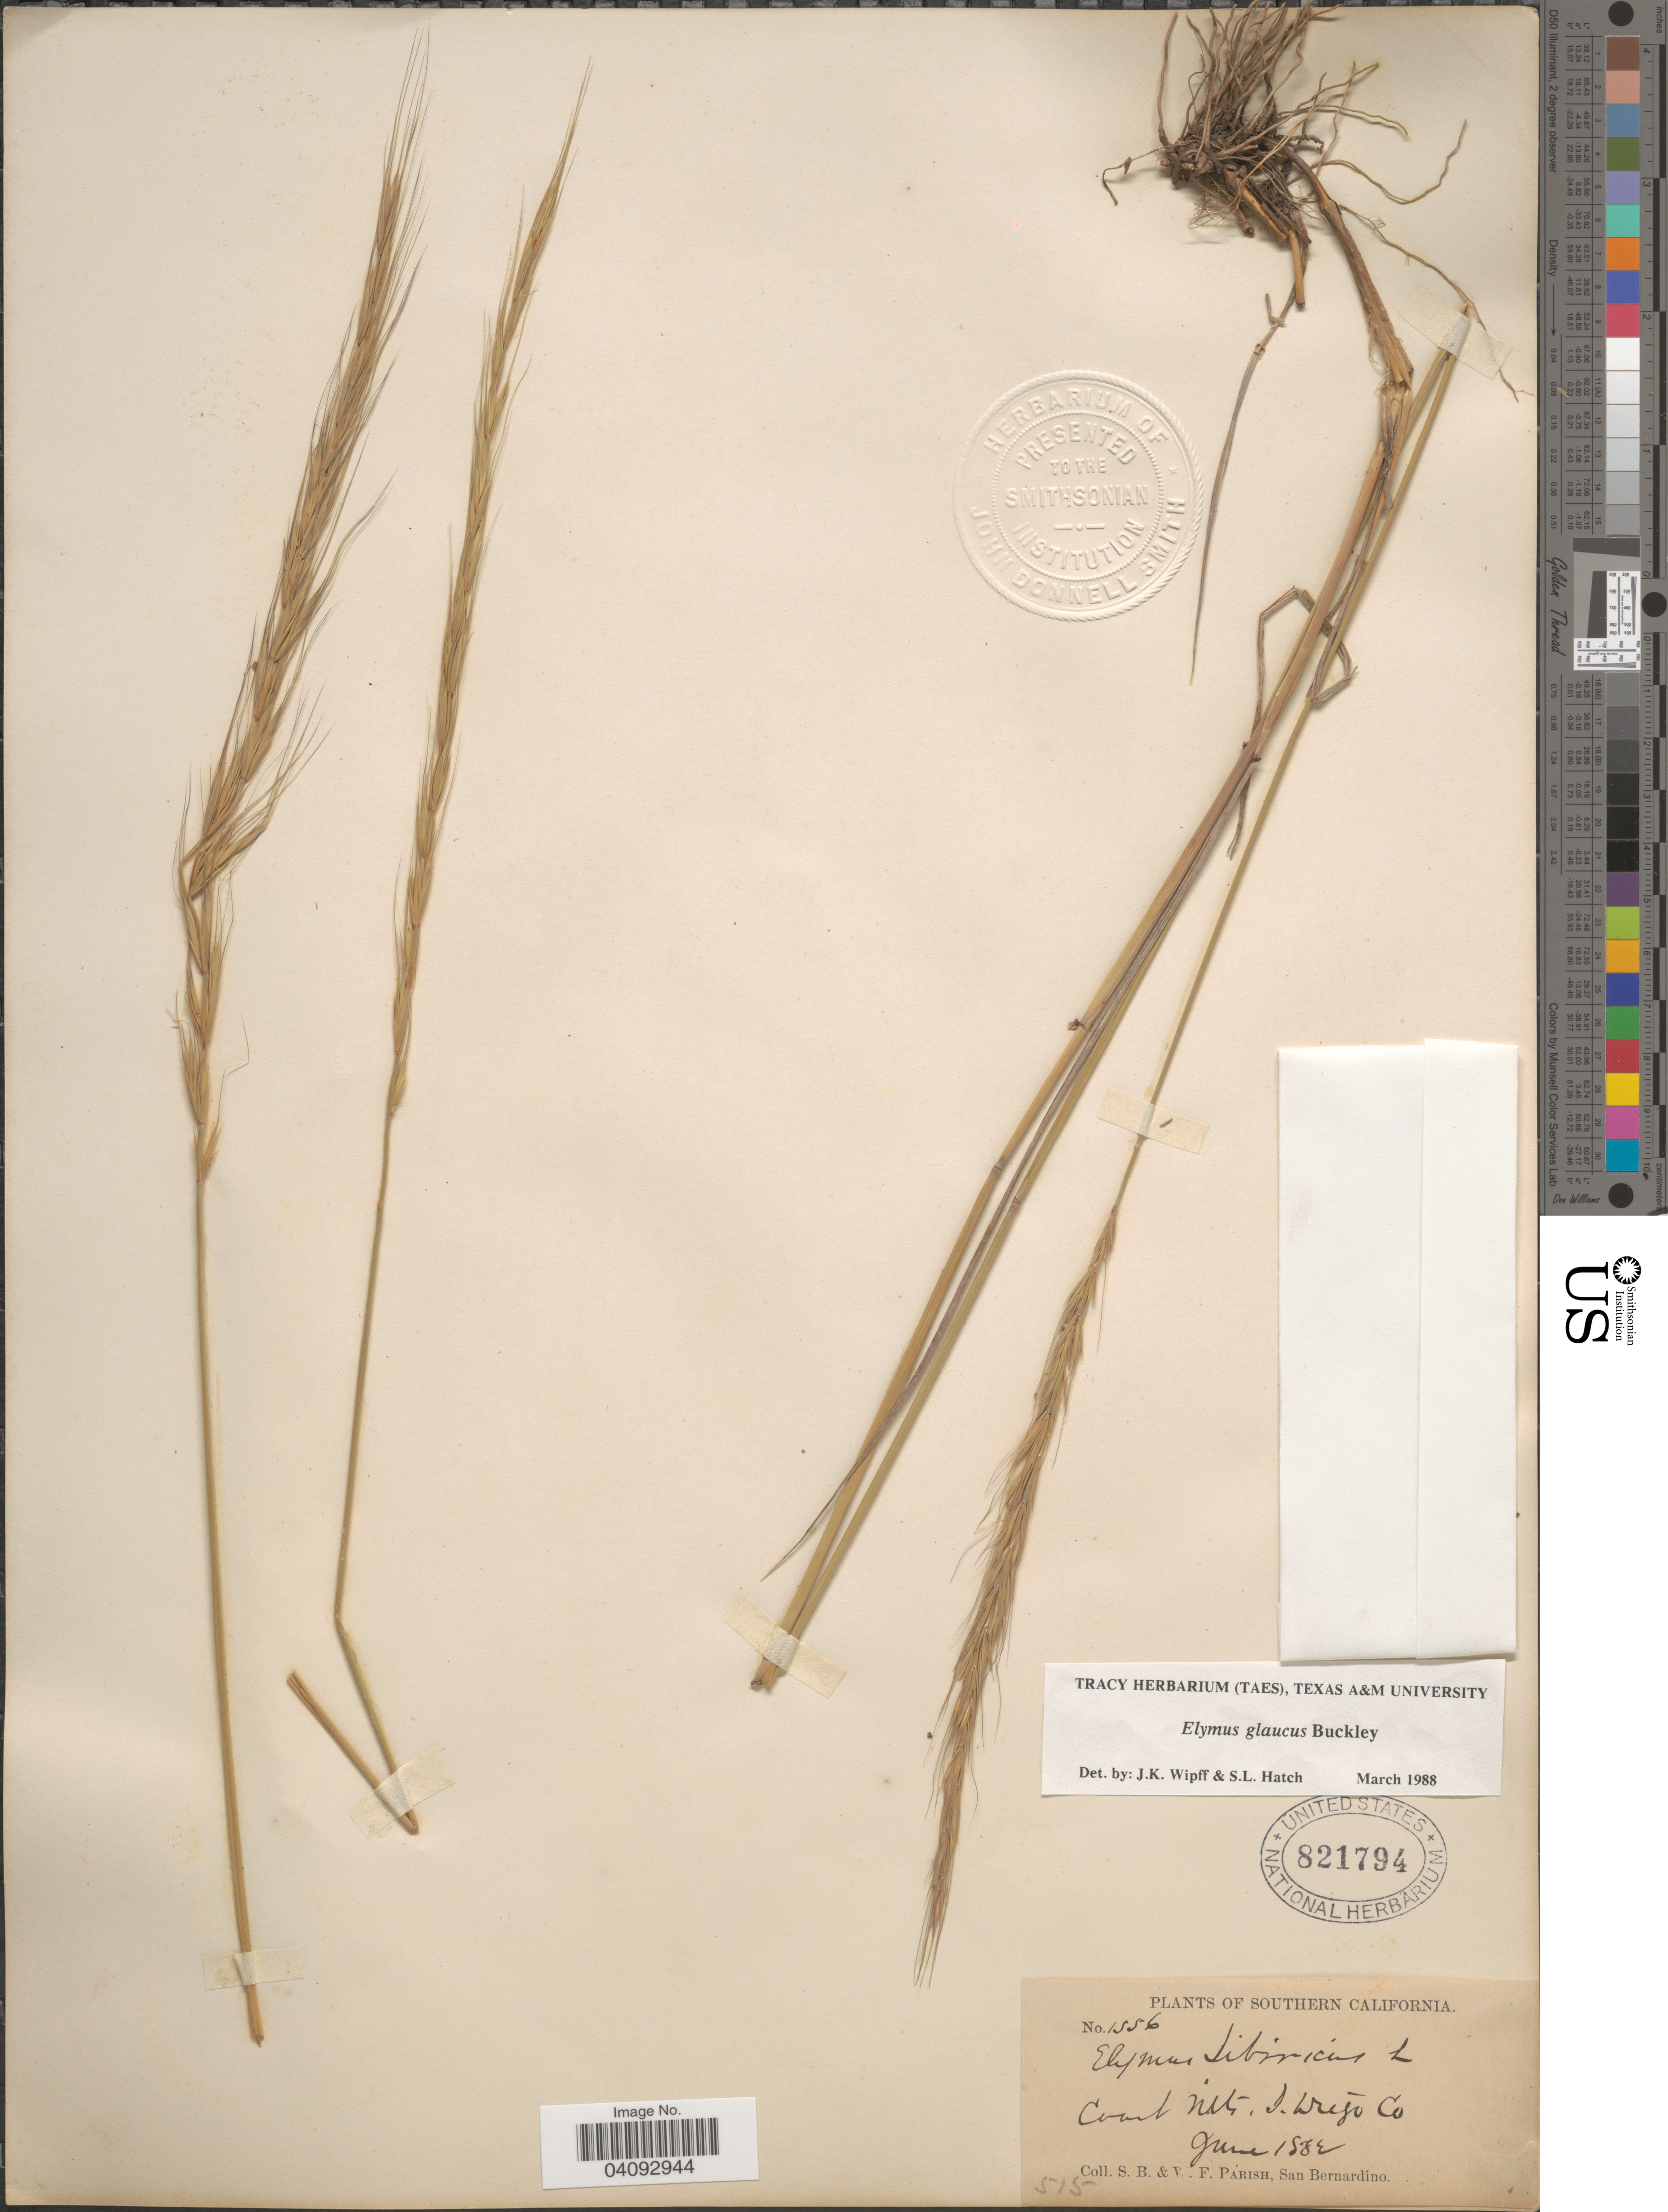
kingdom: Plantae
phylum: Tracheophyta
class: Liliopsida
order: Poales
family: Poaceae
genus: Elymus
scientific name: Elymus glaucus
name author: Buckley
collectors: S. B. Parish & W. F. Parish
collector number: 1556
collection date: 1883-06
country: United States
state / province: California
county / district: San Diego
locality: Southern California. Coast Mts. S. Diego Co.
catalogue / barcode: US 821794